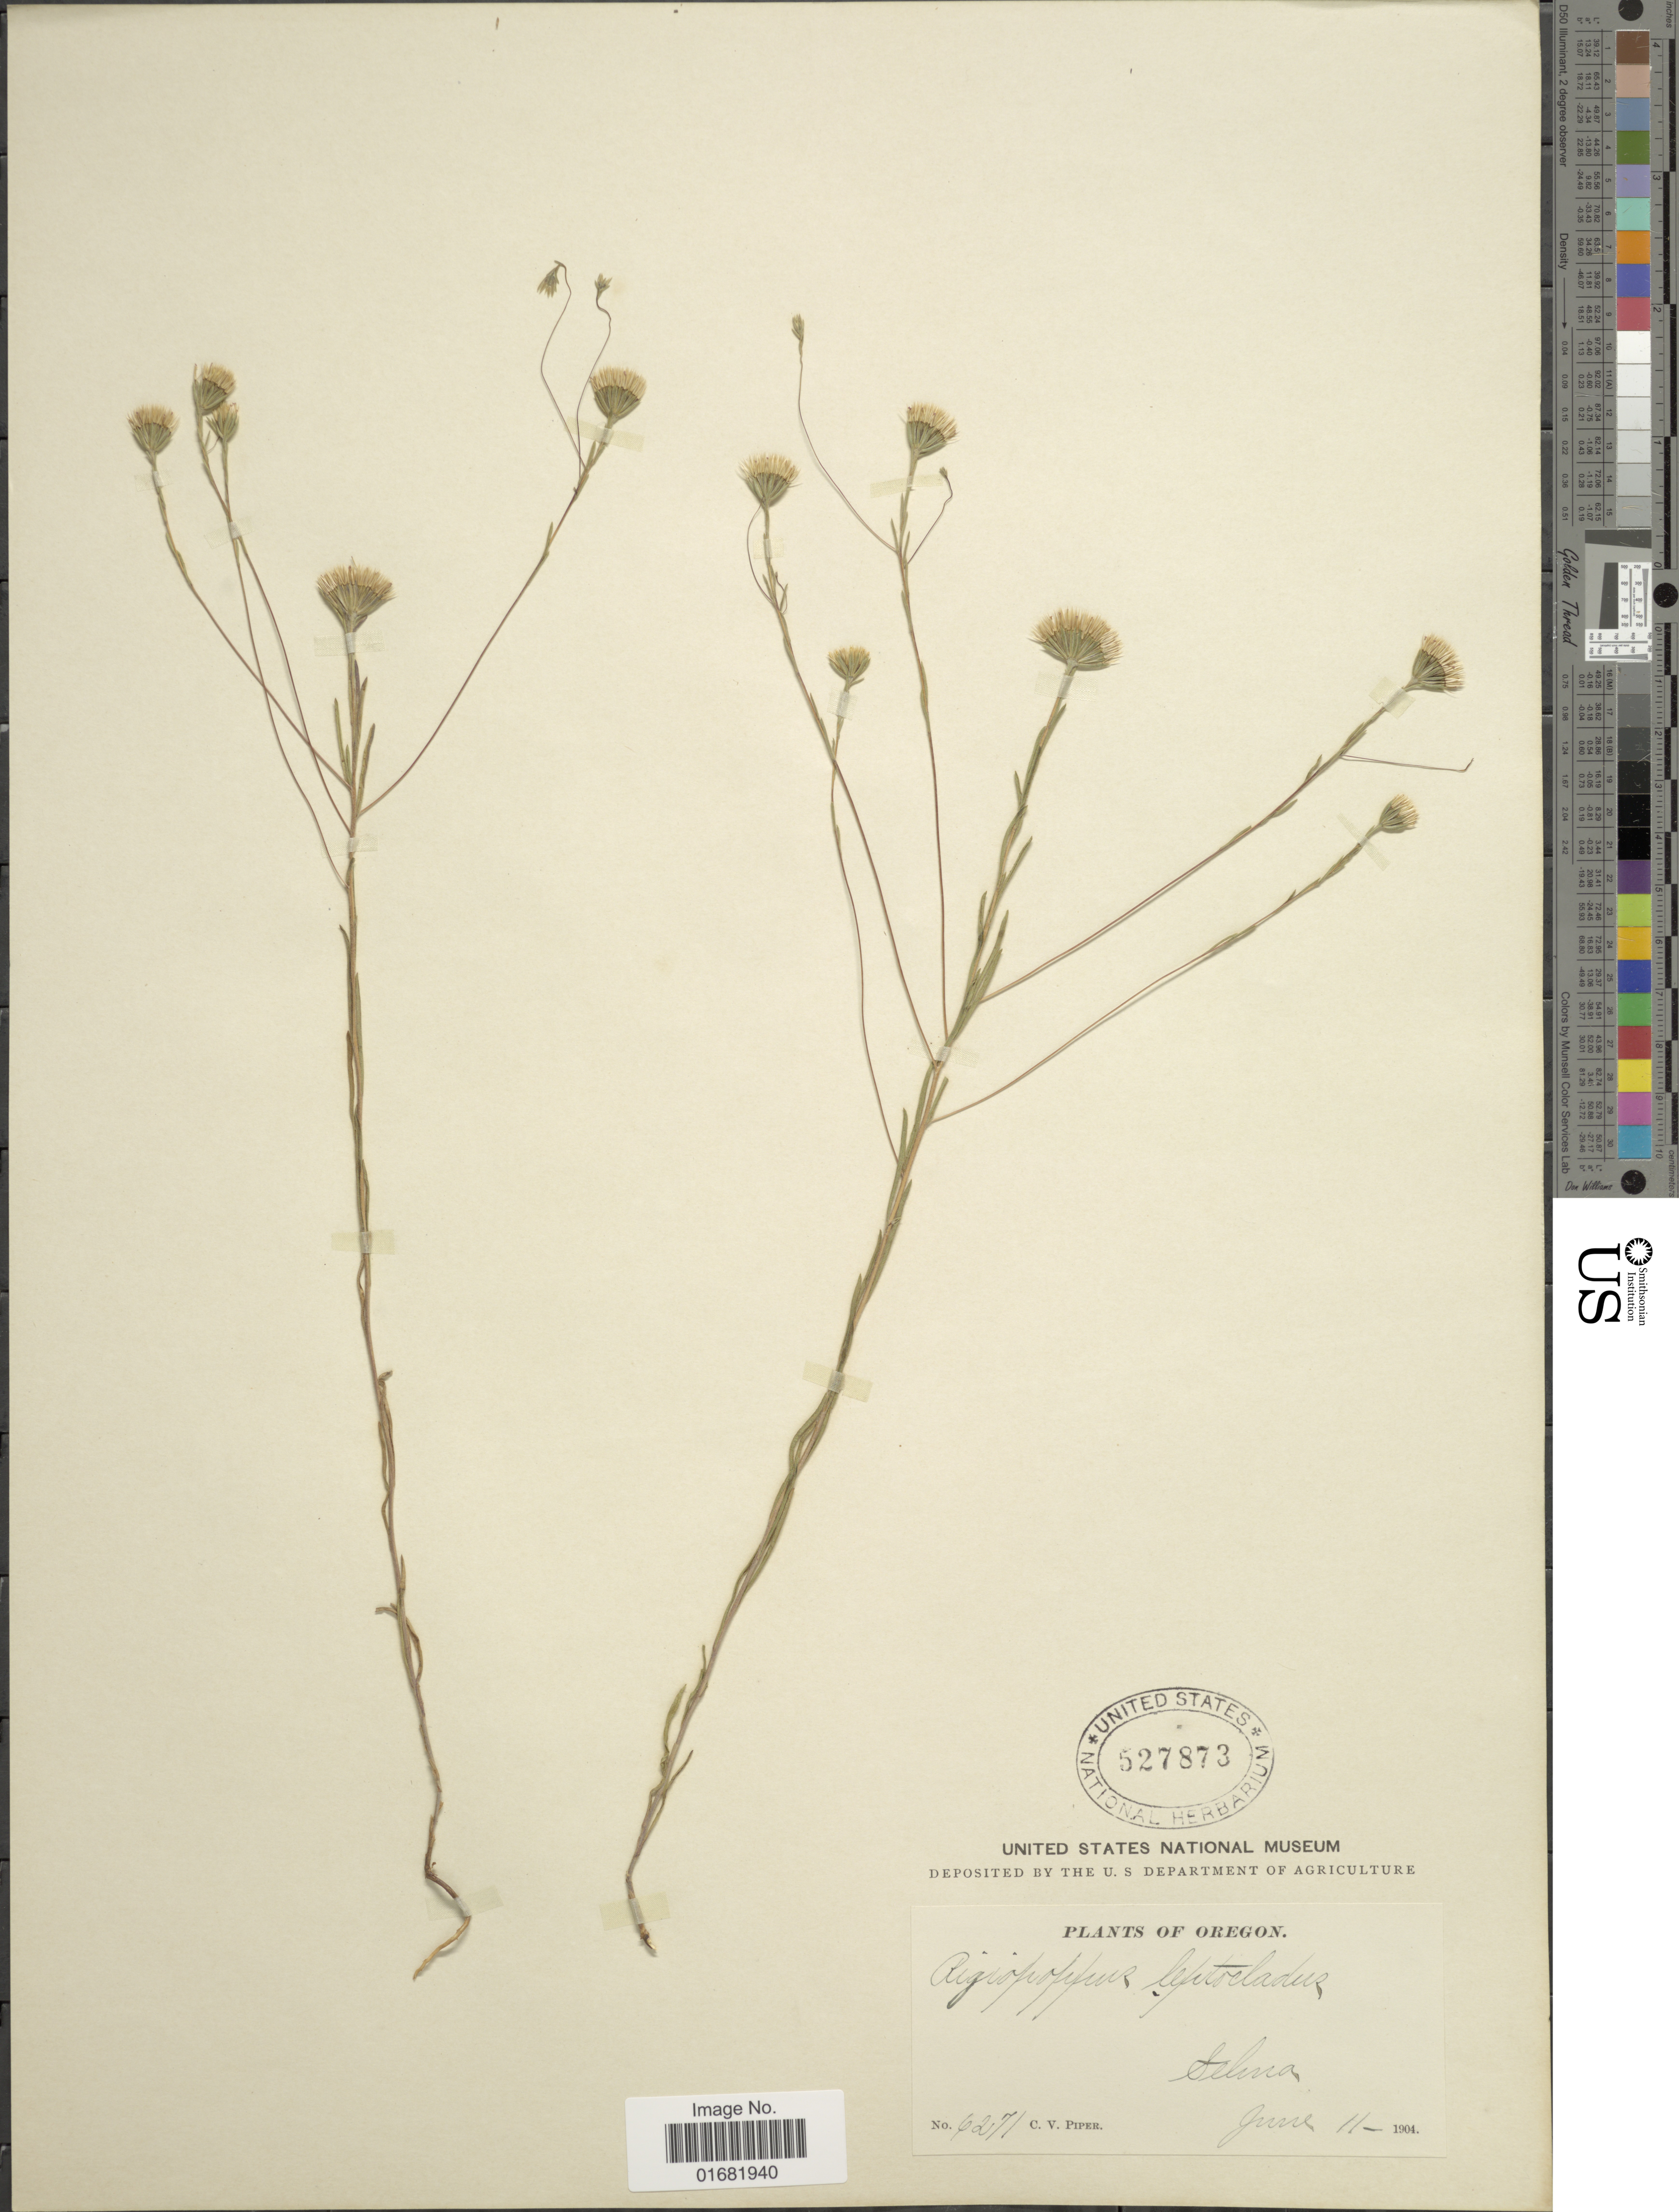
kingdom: Plantae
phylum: Tracheophyta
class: Magnoliopsida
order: Asterales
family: Asteraceae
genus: Rigiopappus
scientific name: Rigiopappus leptocladus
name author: A. Gray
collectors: C. V. Piper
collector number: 6271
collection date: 1904-06-11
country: United States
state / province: Oregon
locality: Selma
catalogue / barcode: US 527873